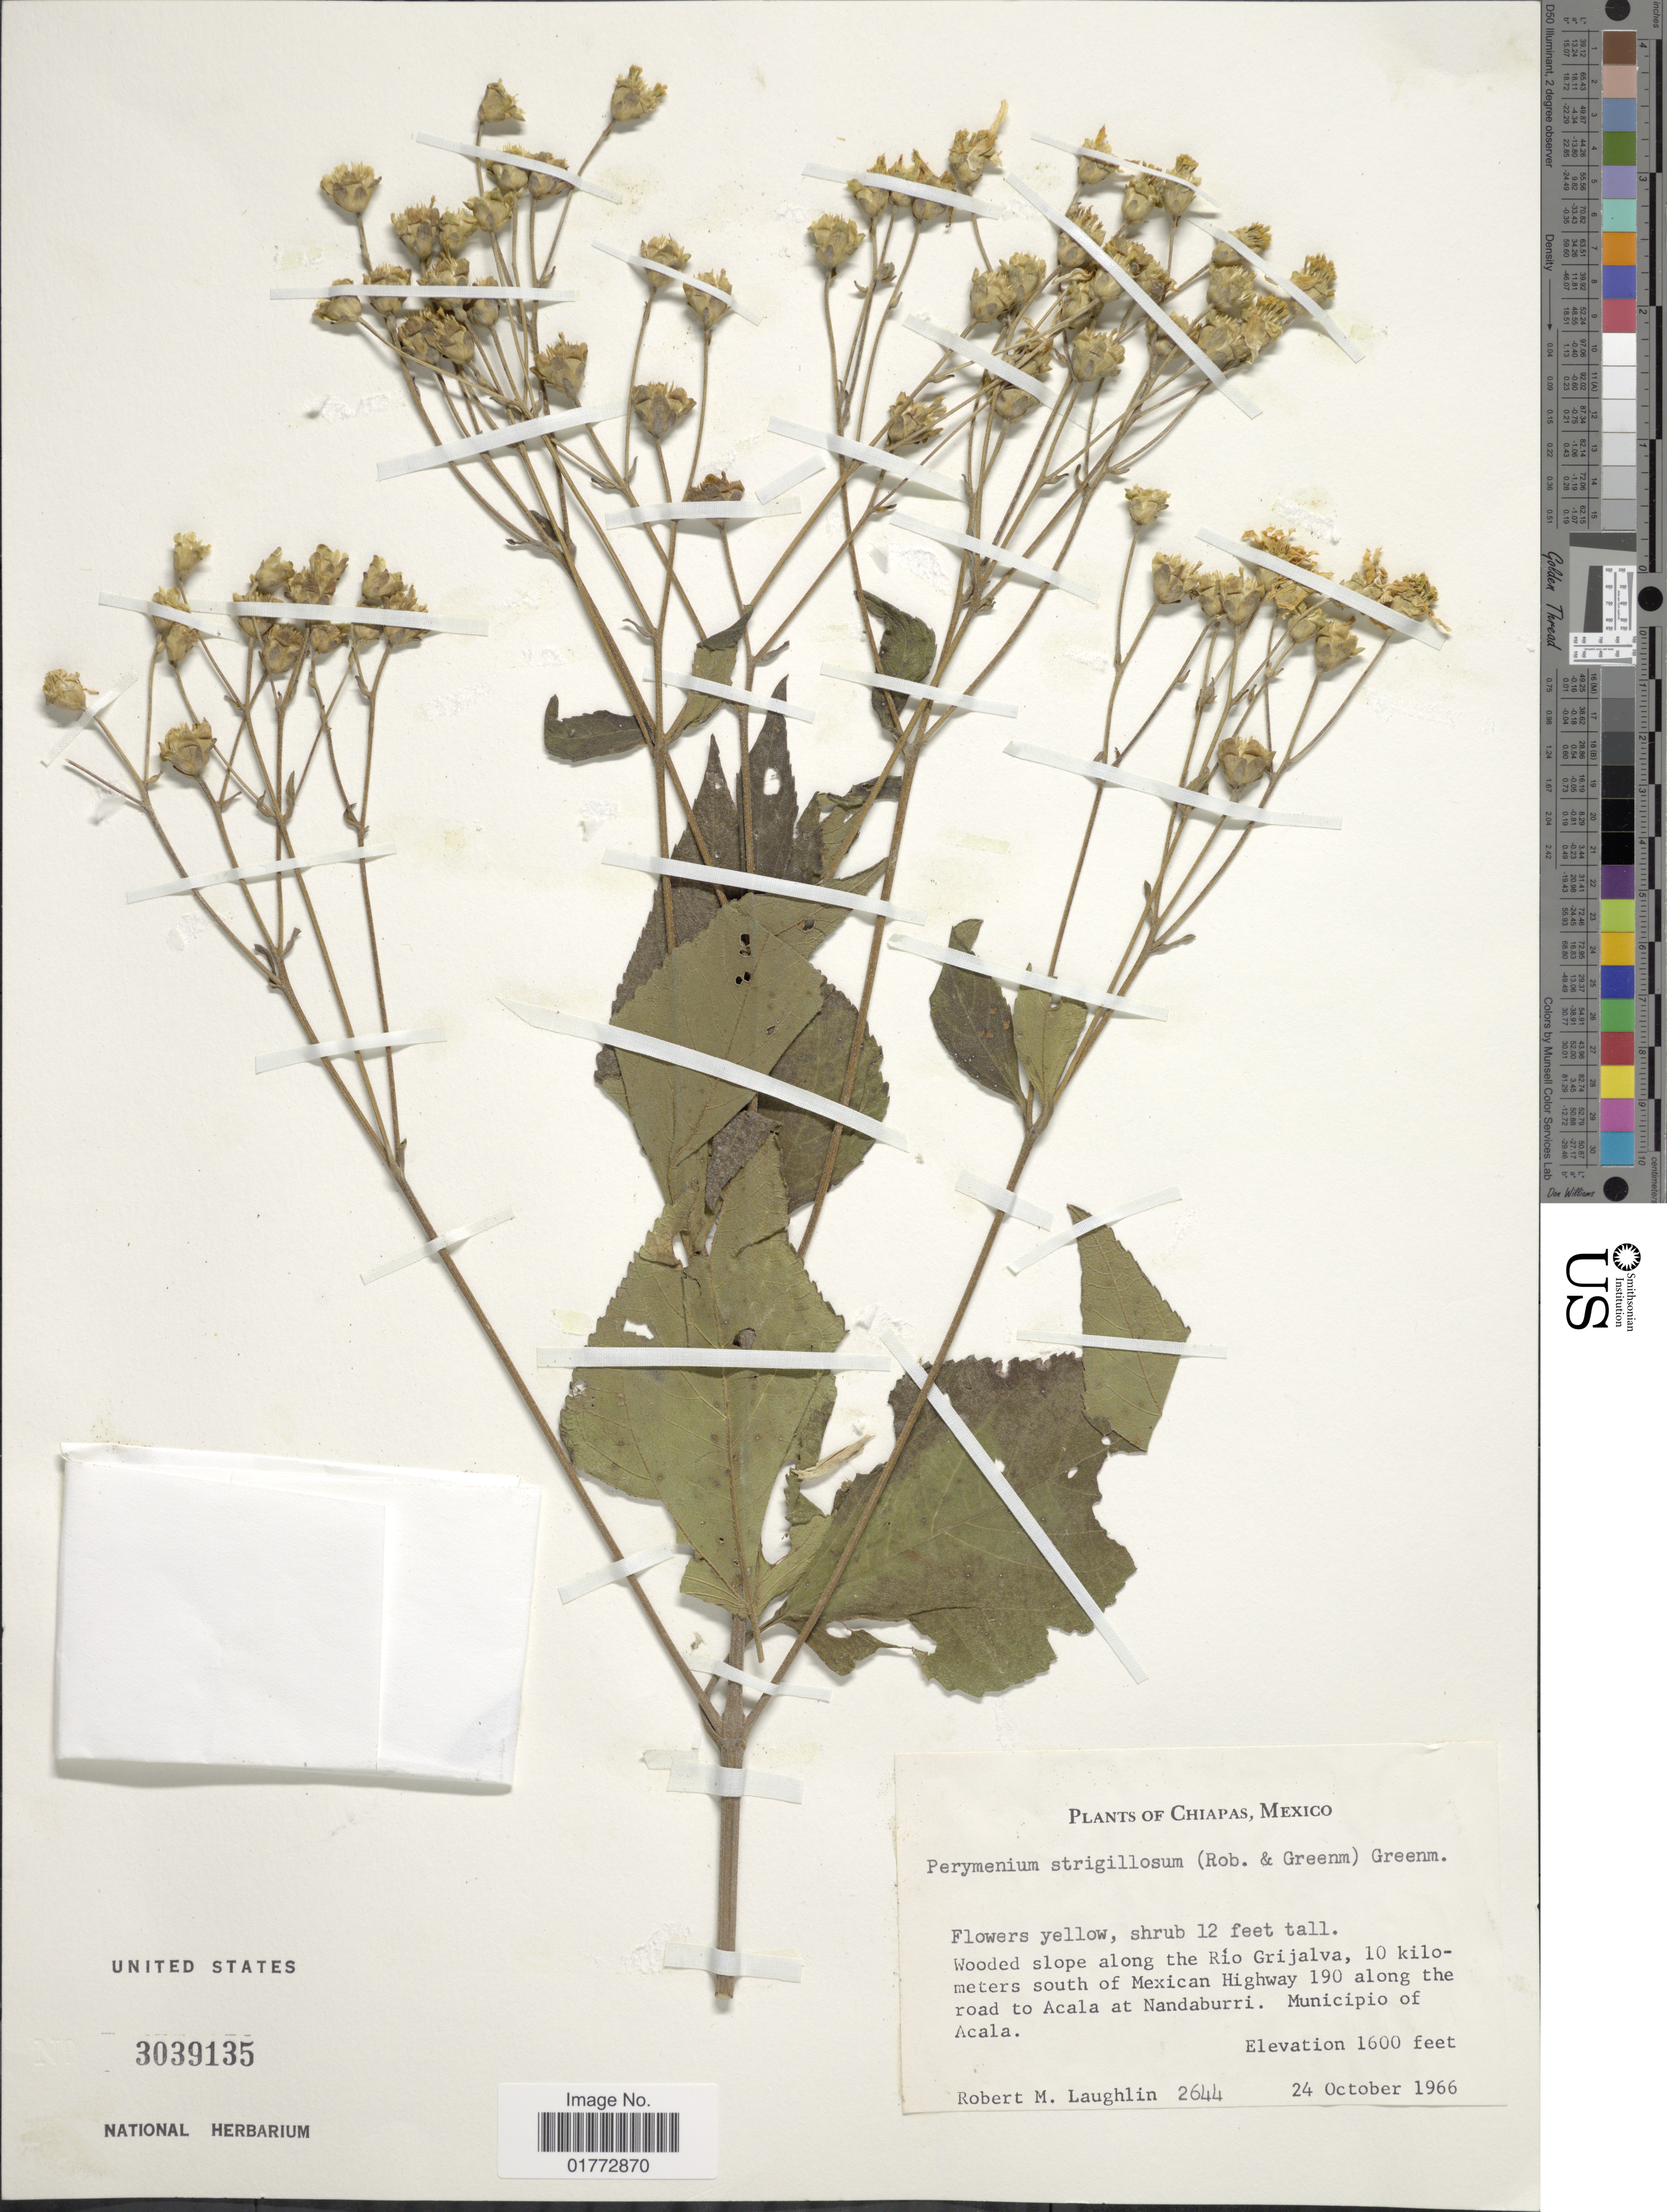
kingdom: Plantae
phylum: Tracheophyta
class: Magnoliopsida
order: Asterales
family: Asteraceae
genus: Perymenium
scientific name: Perymenium strigillosum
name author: (B.L. Rob. & Greenm.) Greenm.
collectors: R. M. Laughlin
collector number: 2644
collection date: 1966-10-24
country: Mexico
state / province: Chiapas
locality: Wooded slope along the Rio Grijalva, 10 kilometers south of Mexican Highway 190 along the road to Acala at Nandaburri. Municipio of Acala at Nandaburri. Municipio of Acala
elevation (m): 488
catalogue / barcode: US 3039135